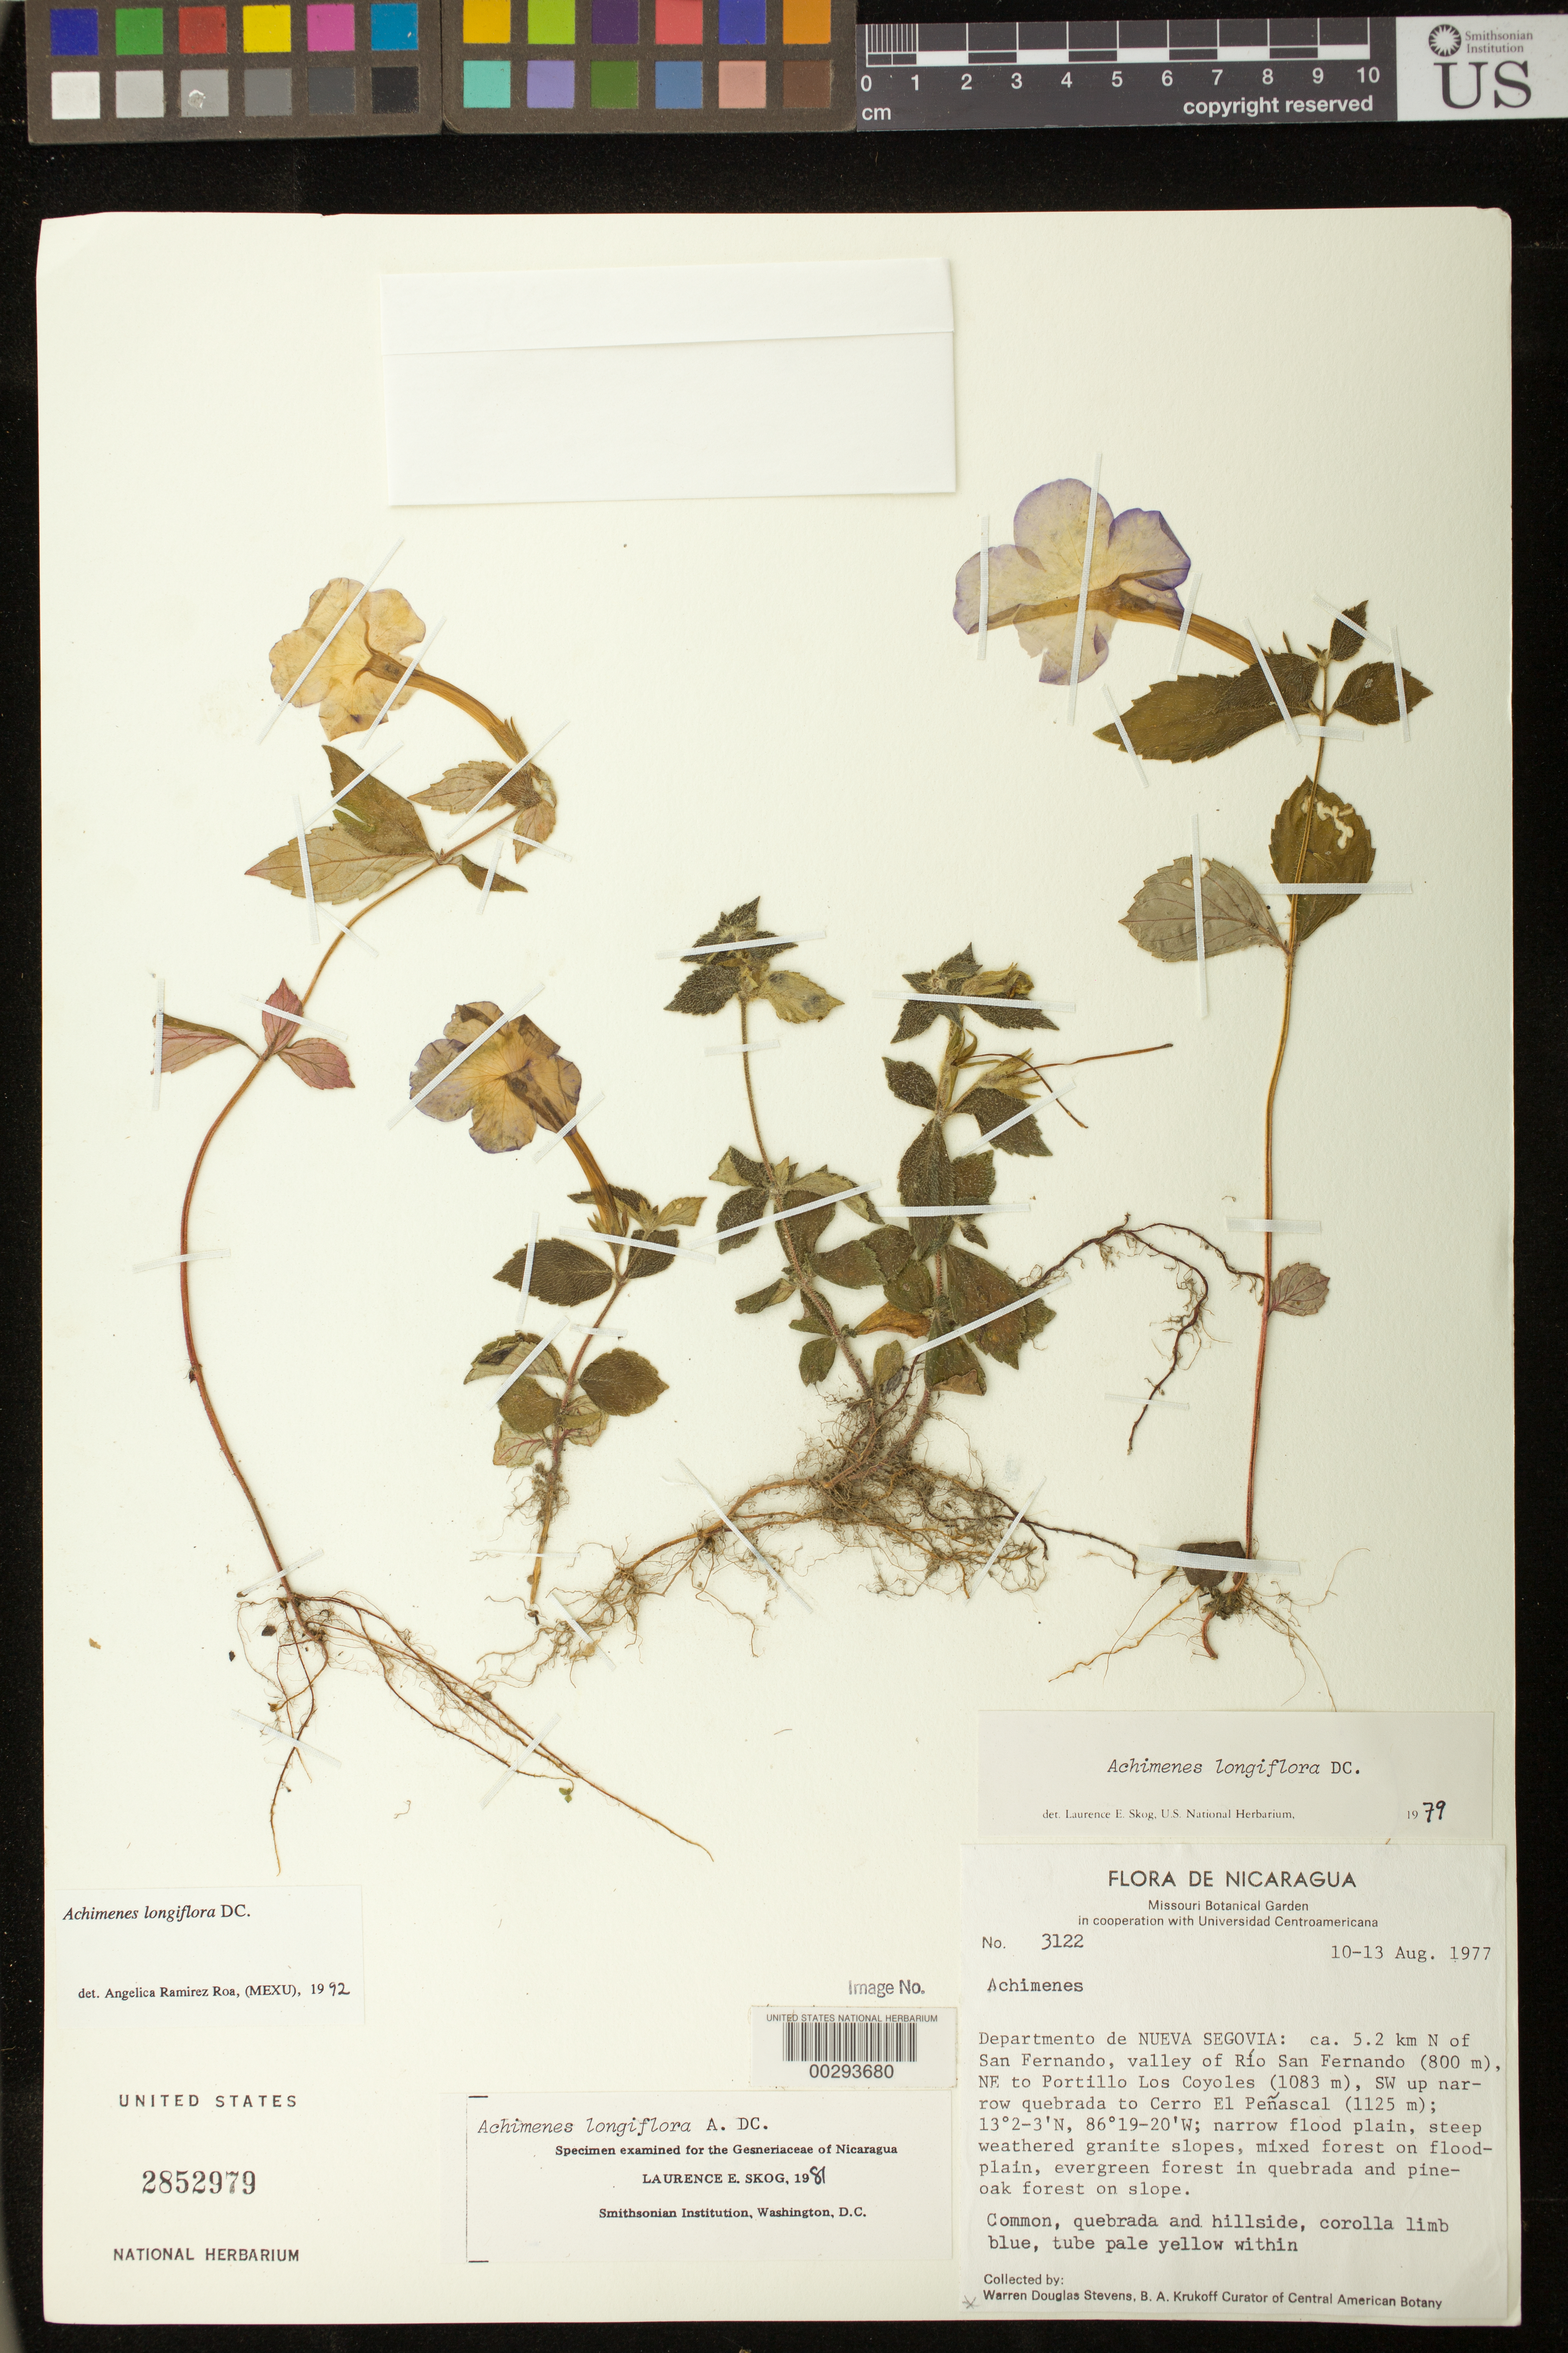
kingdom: Plantae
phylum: Tracheophyta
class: Magnoliopsida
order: Lamiales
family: Gesneriaceae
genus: Achimenes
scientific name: Achimenes longiflora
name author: DC.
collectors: W. D. Stevens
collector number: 3122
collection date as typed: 10-13 Aug 1977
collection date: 1977-08-10/1977-08-13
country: Nicaragua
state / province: Nueva Segovia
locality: Ca 5.2 km N of San Fernando, valley of Rio San Fernando, NE to Portillo los Coyoles, SW up narrow quebrada to Cerro El Penascal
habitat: Narrow flood plain, ...quebrada and hillside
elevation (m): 800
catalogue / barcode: US 2852979